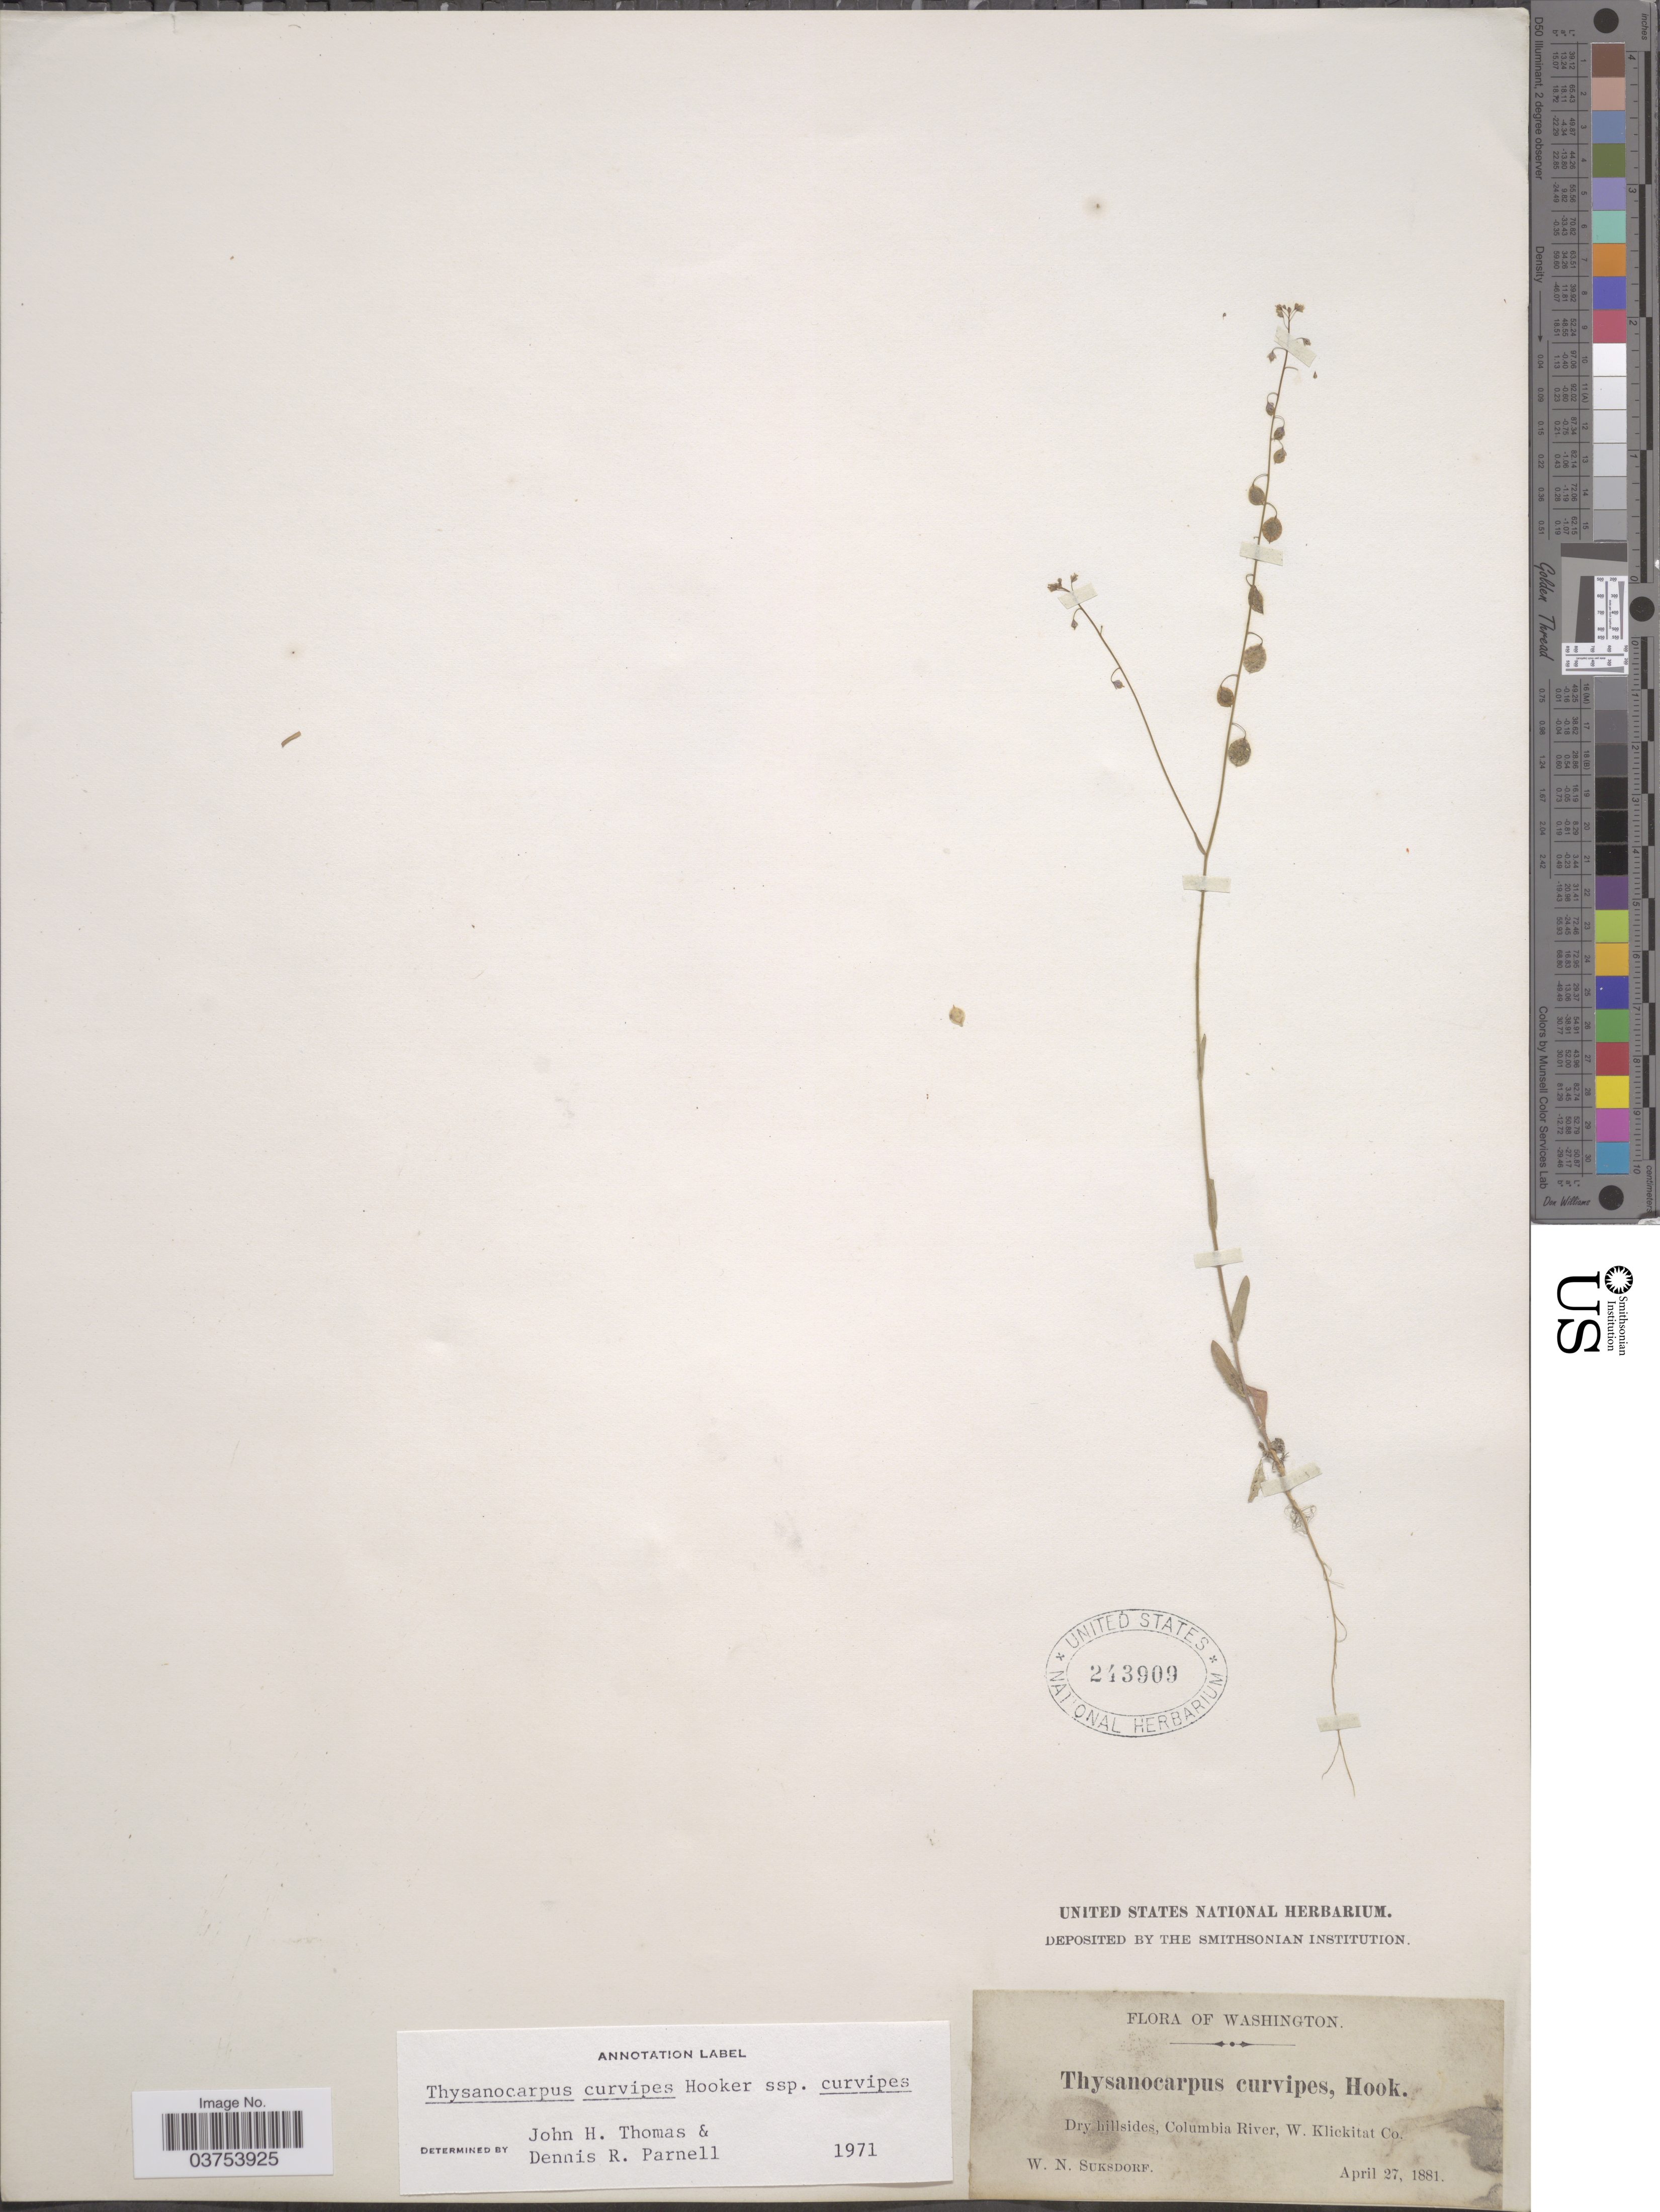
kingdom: Plantae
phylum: Tracheophyta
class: Magnoliopsida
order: Brassicales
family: Brassicaceae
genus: Thysanocarpus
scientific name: Thysanocarpus curvipes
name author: Hook.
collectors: W. N. Suksdorf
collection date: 1881-04-27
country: United States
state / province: Washington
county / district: Klickitat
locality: Columbia River, W. Klickitat Co.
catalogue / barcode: US 243909